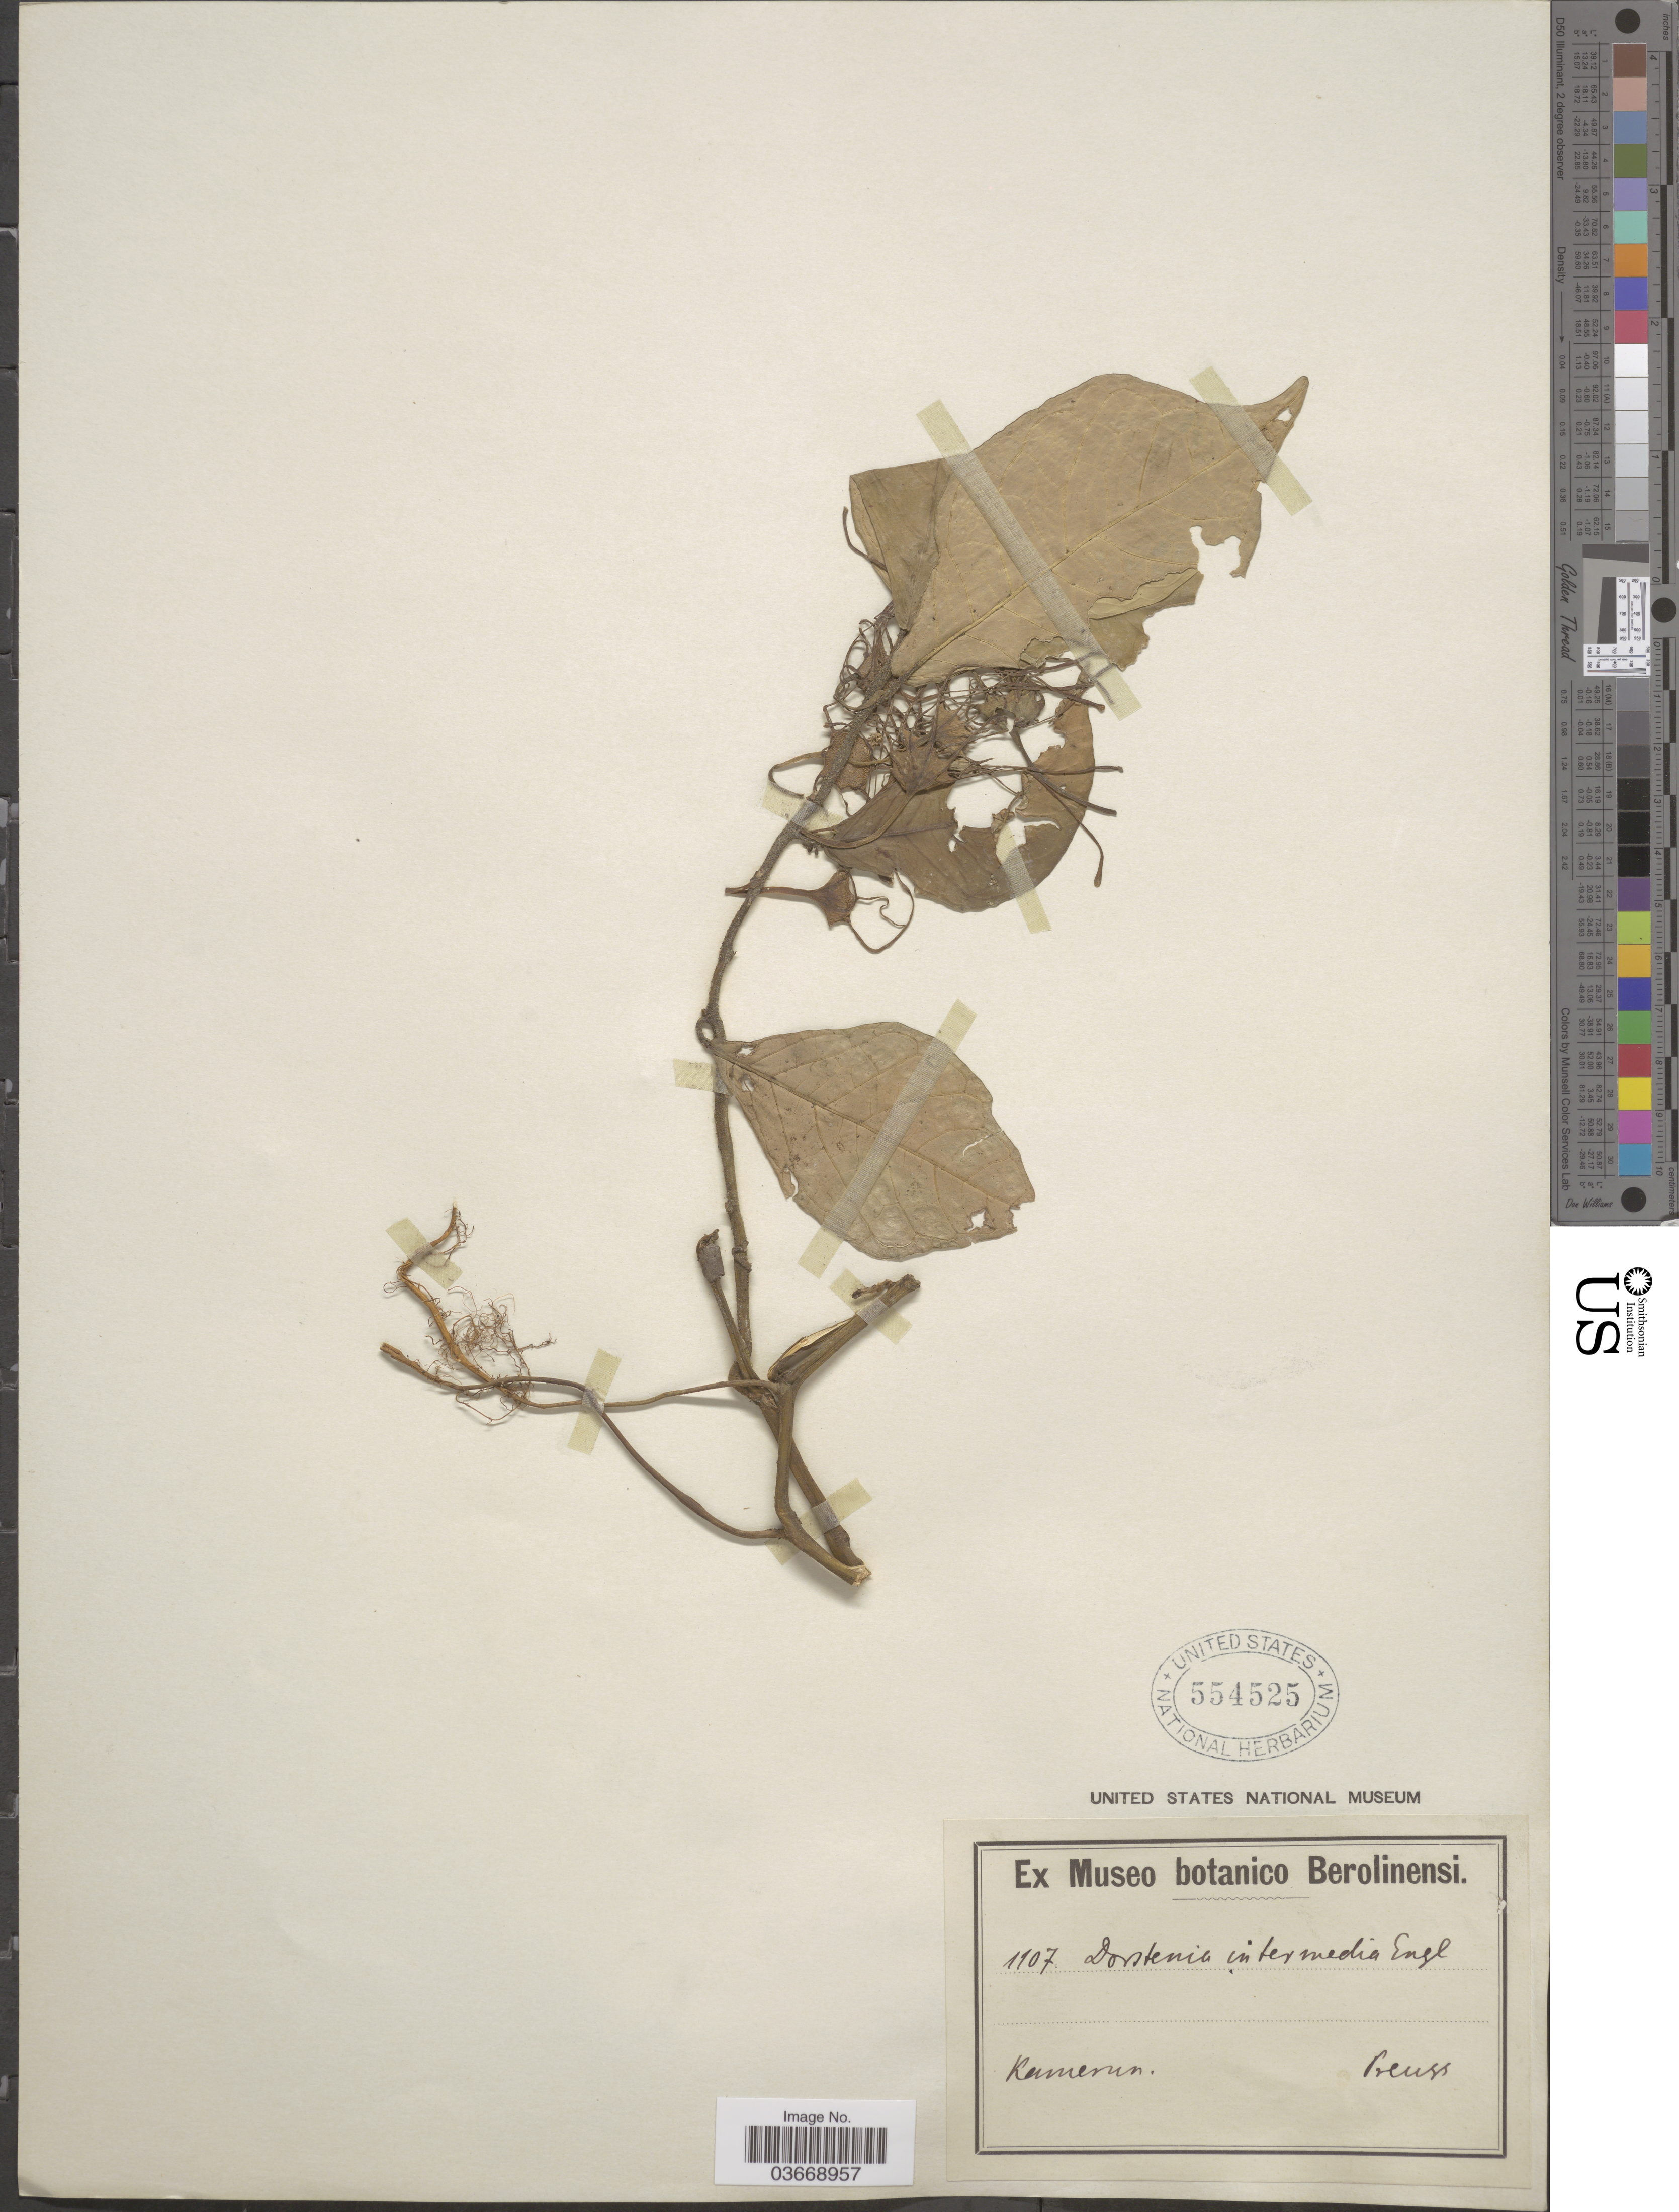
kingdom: Plantae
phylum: Tracheophyta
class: Magnoliopsida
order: Rosales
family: Moraceae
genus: Dorstenia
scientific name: Dorstenia intermedia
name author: Engl.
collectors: C. Preuss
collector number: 1107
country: Cameroon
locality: Kamerun.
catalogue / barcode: US 554525